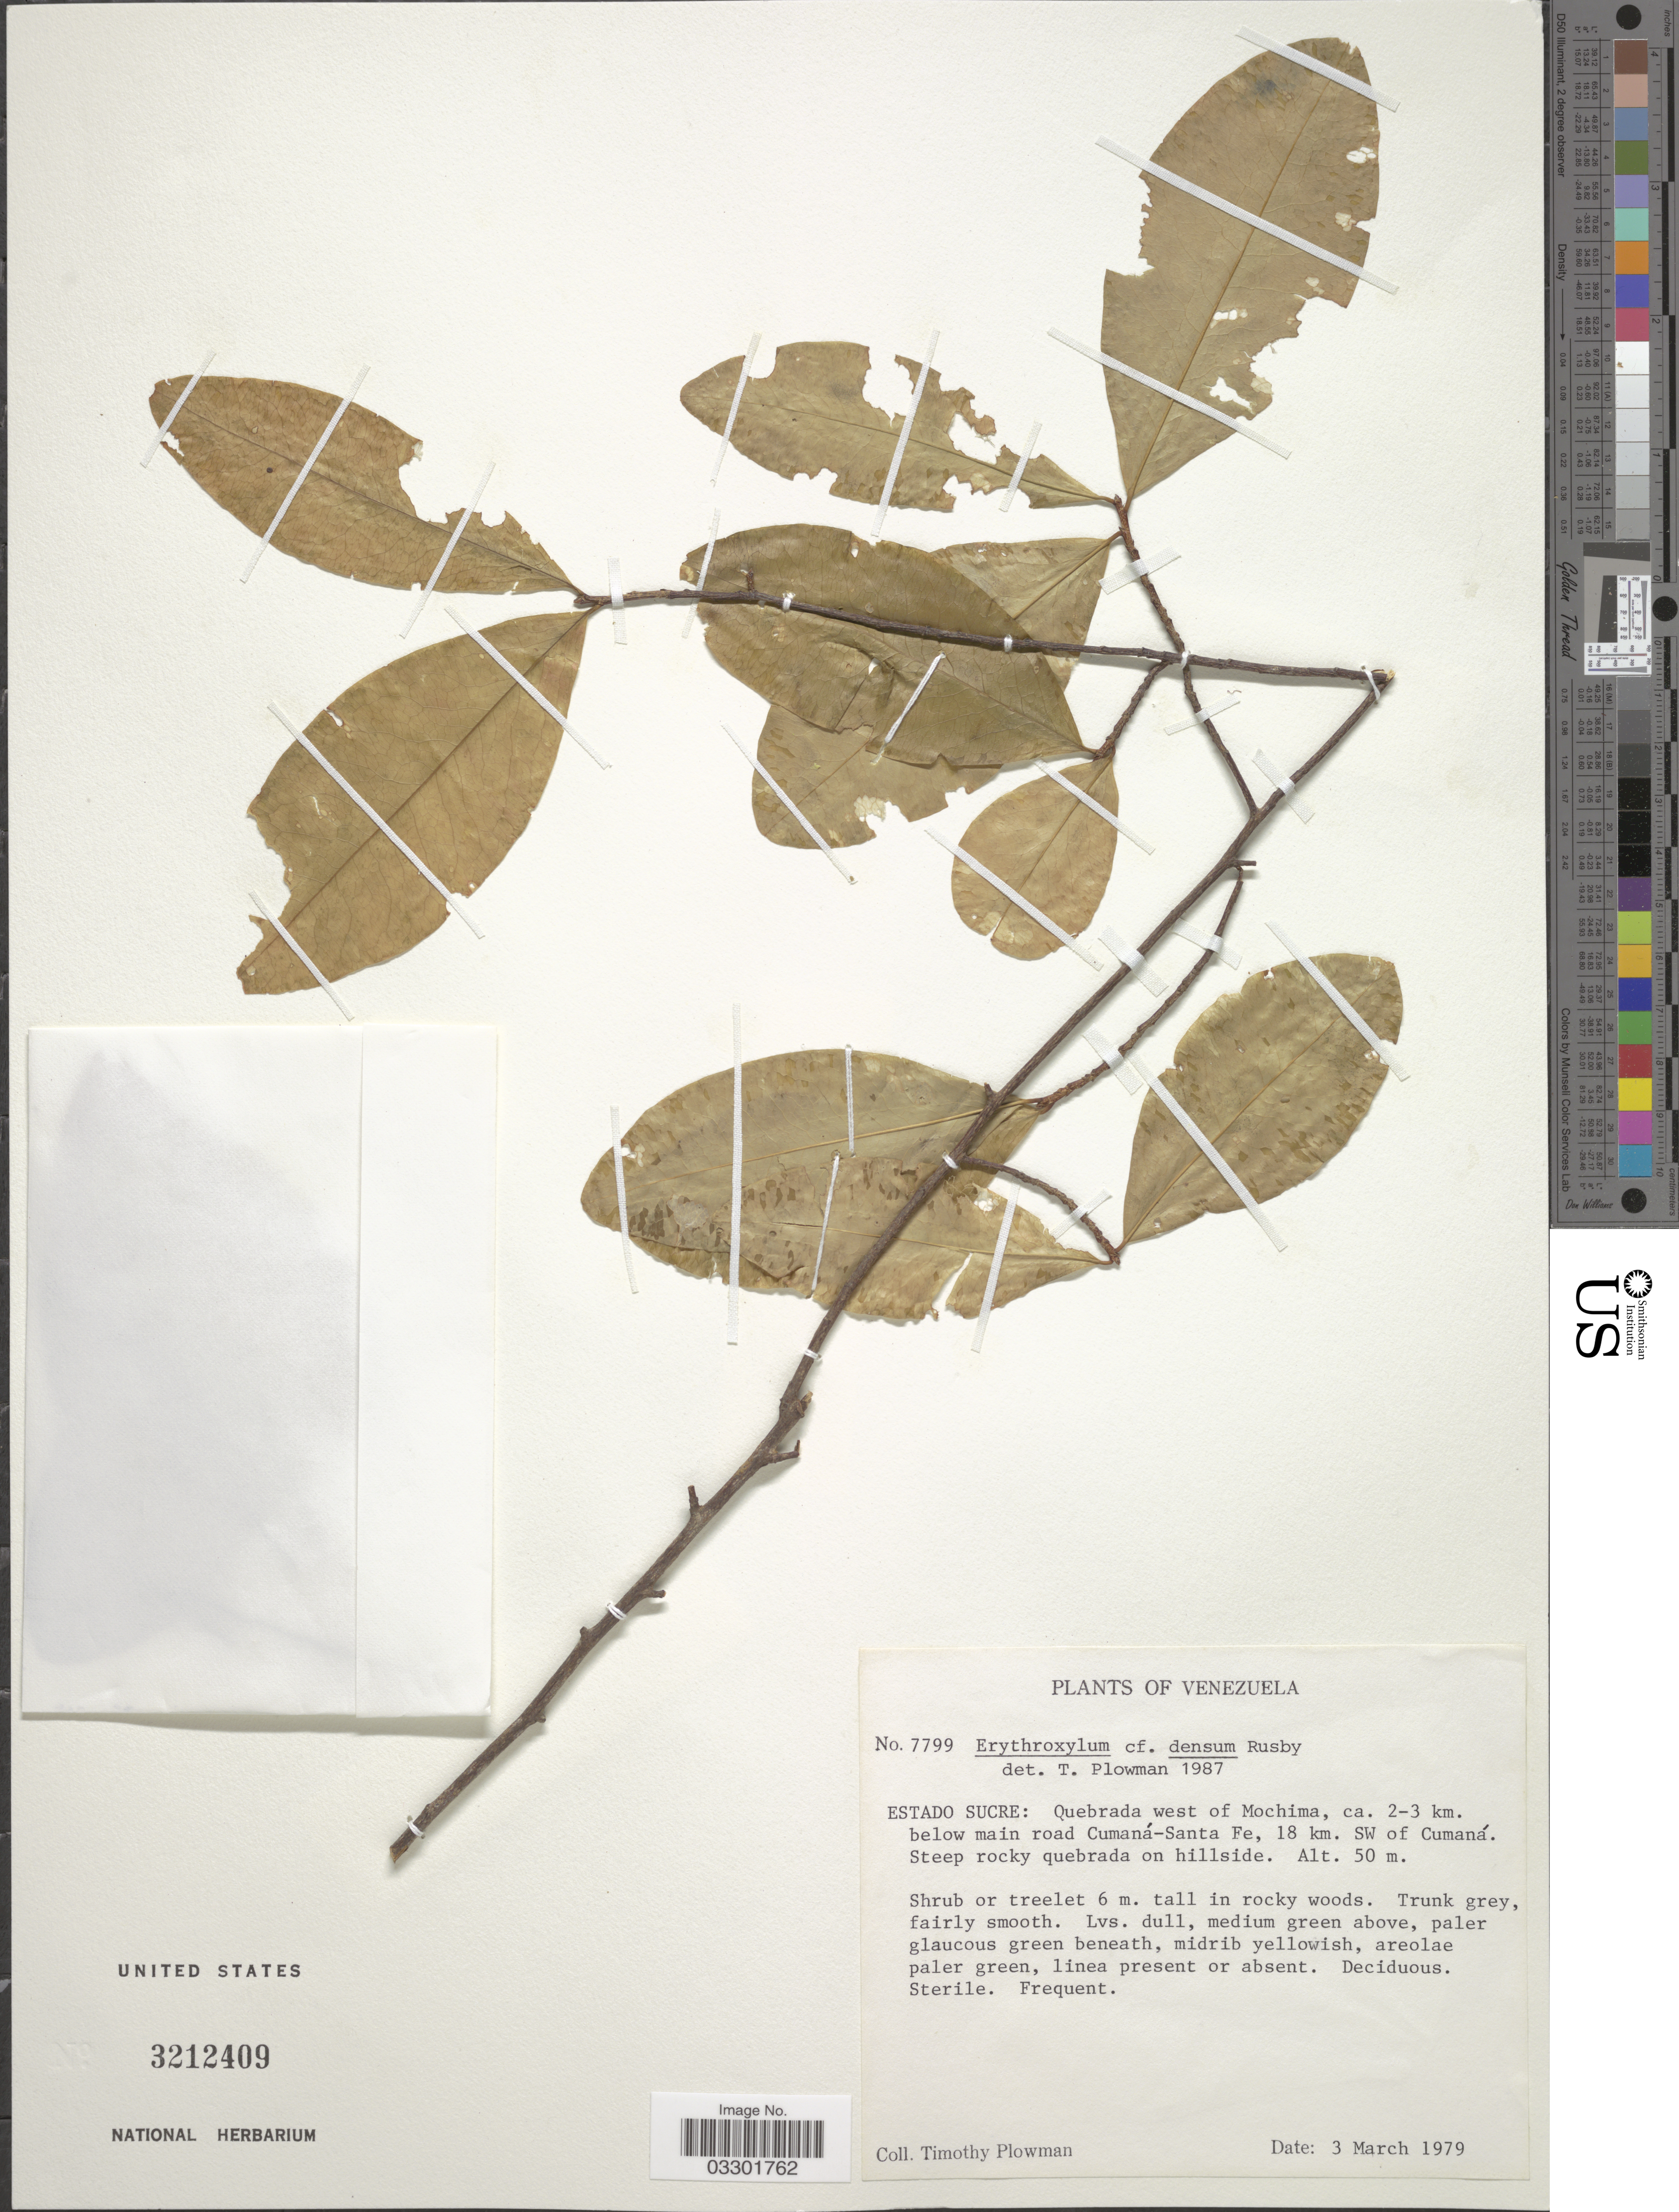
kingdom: Plantae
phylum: Tracheophyta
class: Magnoliopsida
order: Malpighiales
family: Erythroxylaceae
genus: Erythroxylum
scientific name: Erythroxylum densum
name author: Rusby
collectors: T. Plowman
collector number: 7799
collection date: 1979-03-03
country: Venezuela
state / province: Sucre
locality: Quebrada west of Mochima, ca. 2-3 km. below main road Cumaná-Santa Fe, 18 km. SW of Cumaná.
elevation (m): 50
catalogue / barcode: US 3212409